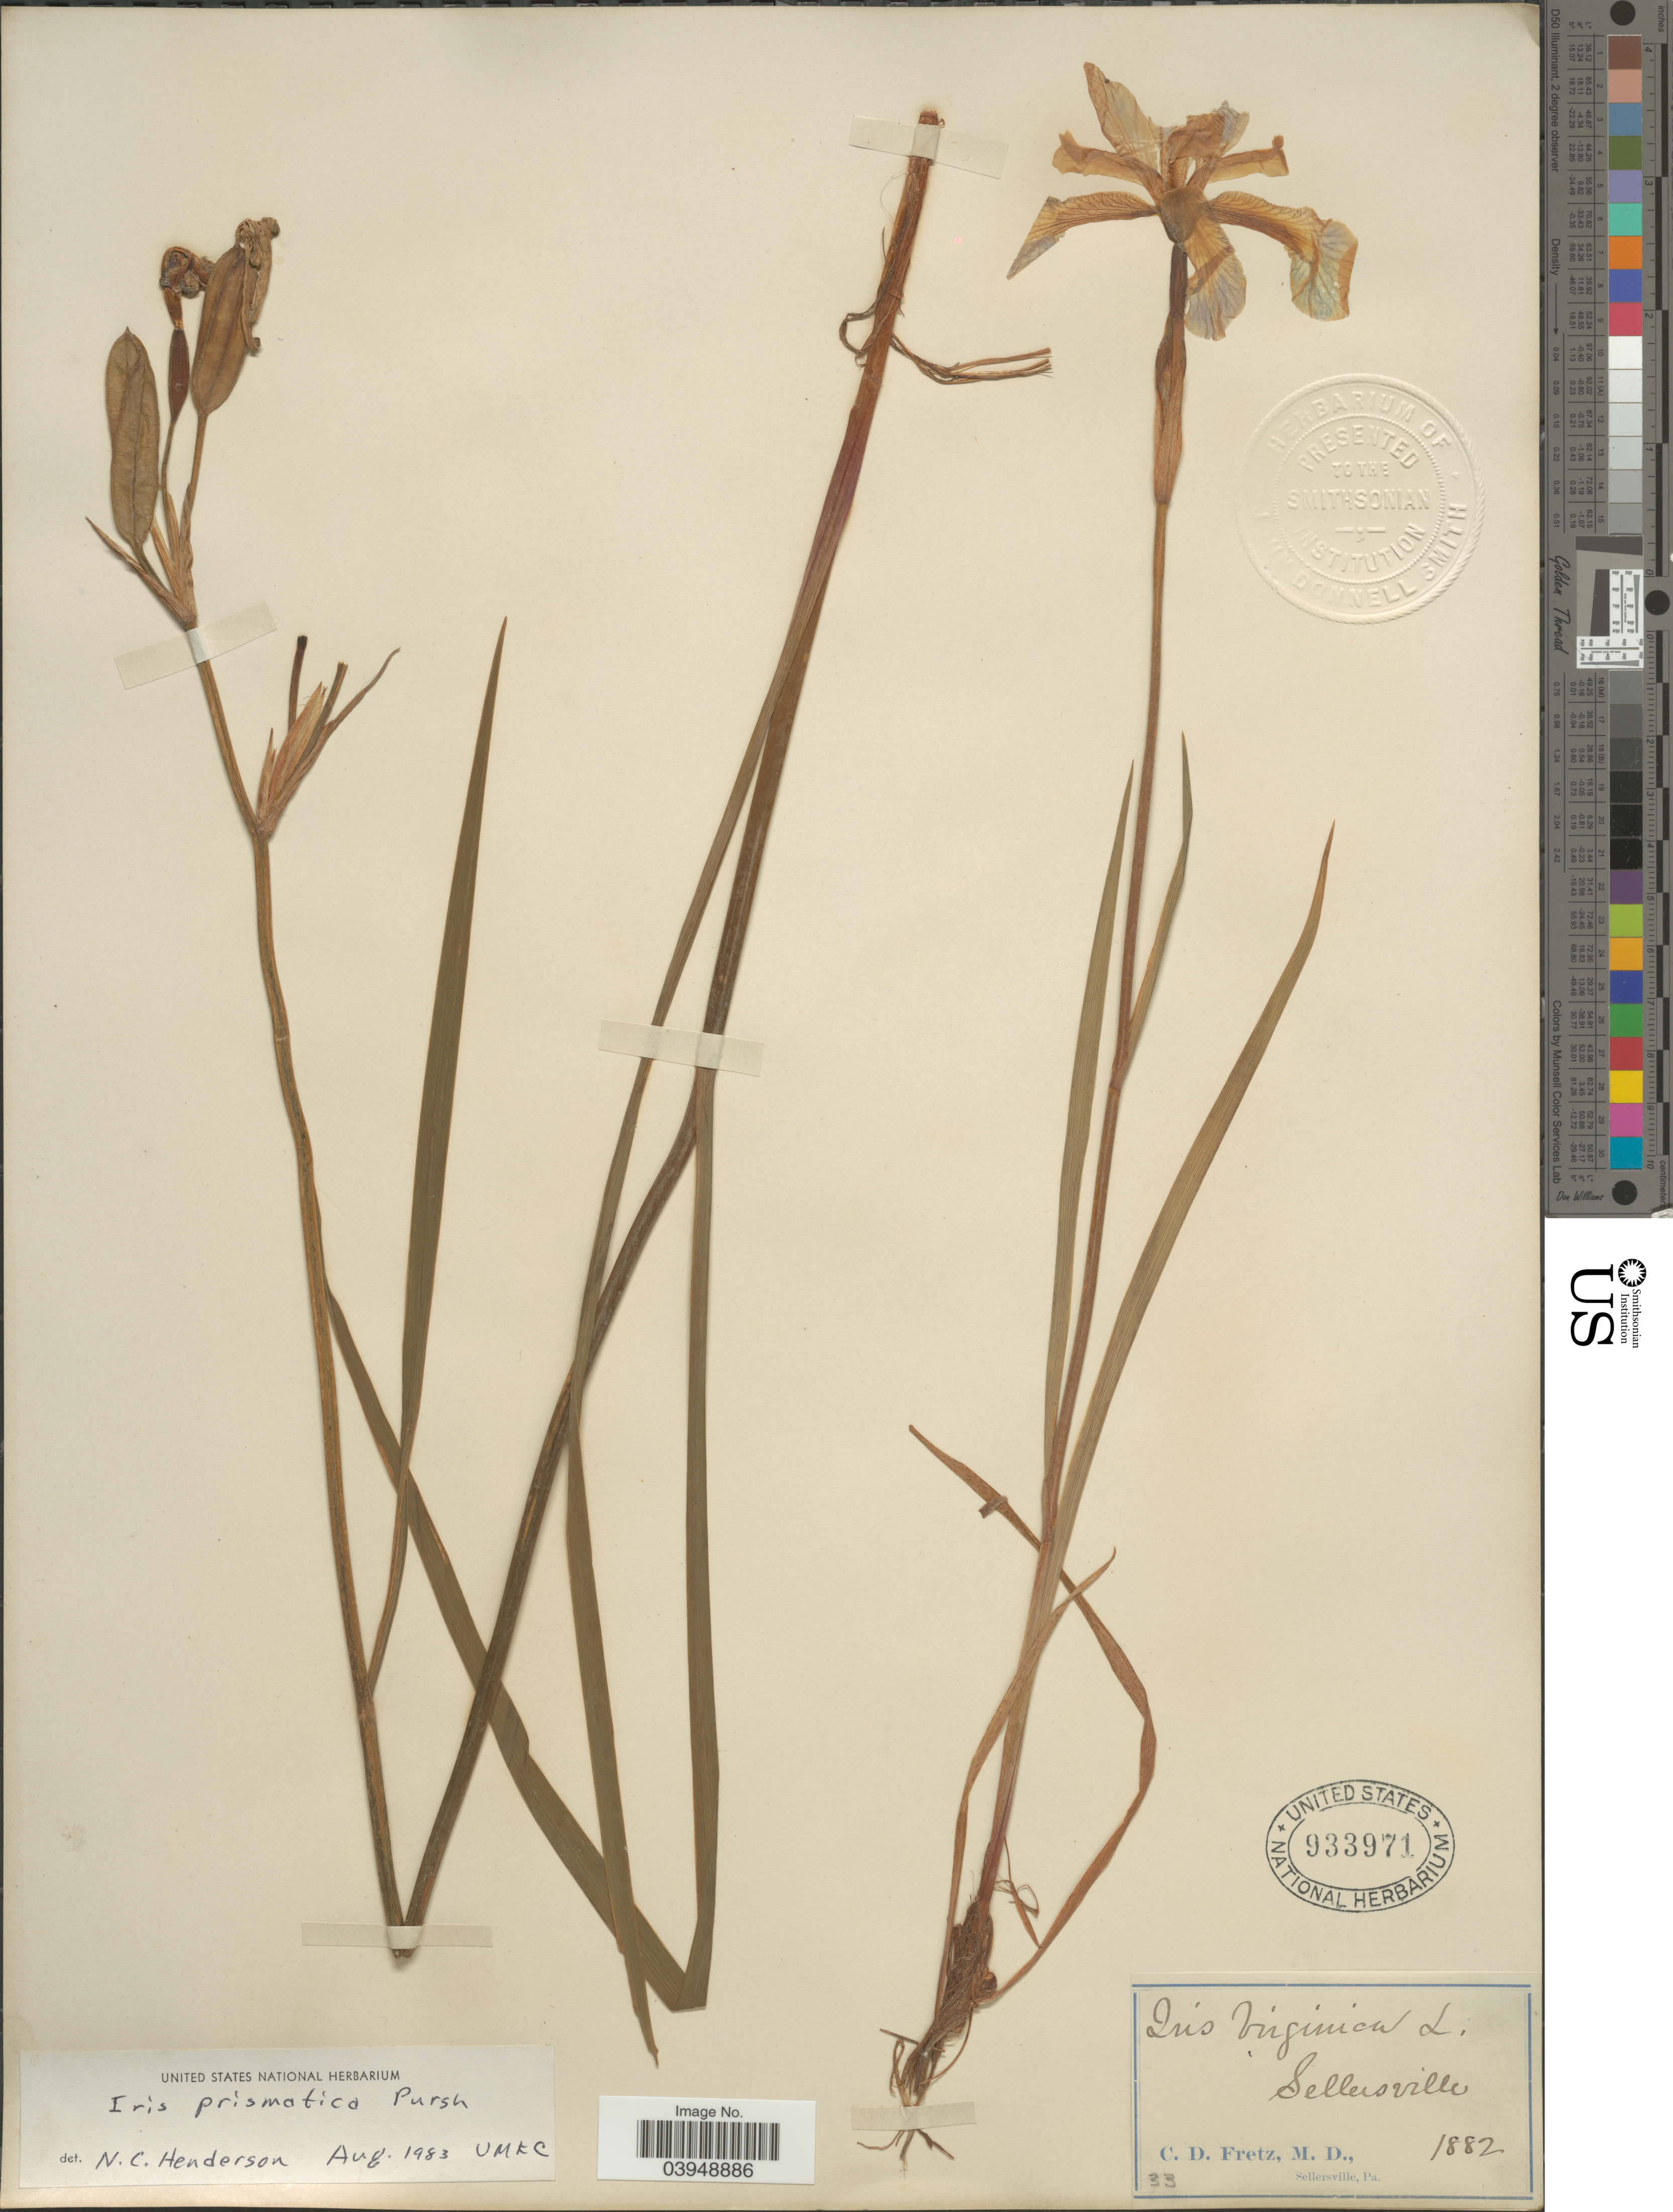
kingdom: Plantae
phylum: Tracheophyta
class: Liliopsida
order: Asparagales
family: Iridaceae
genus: Iris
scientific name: Iris prismatica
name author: Pursh ex Ker Gawl.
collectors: C. D. Fretz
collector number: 33?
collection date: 1882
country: United States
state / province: Pennsylvania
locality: Sellersville.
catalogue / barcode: US 933971